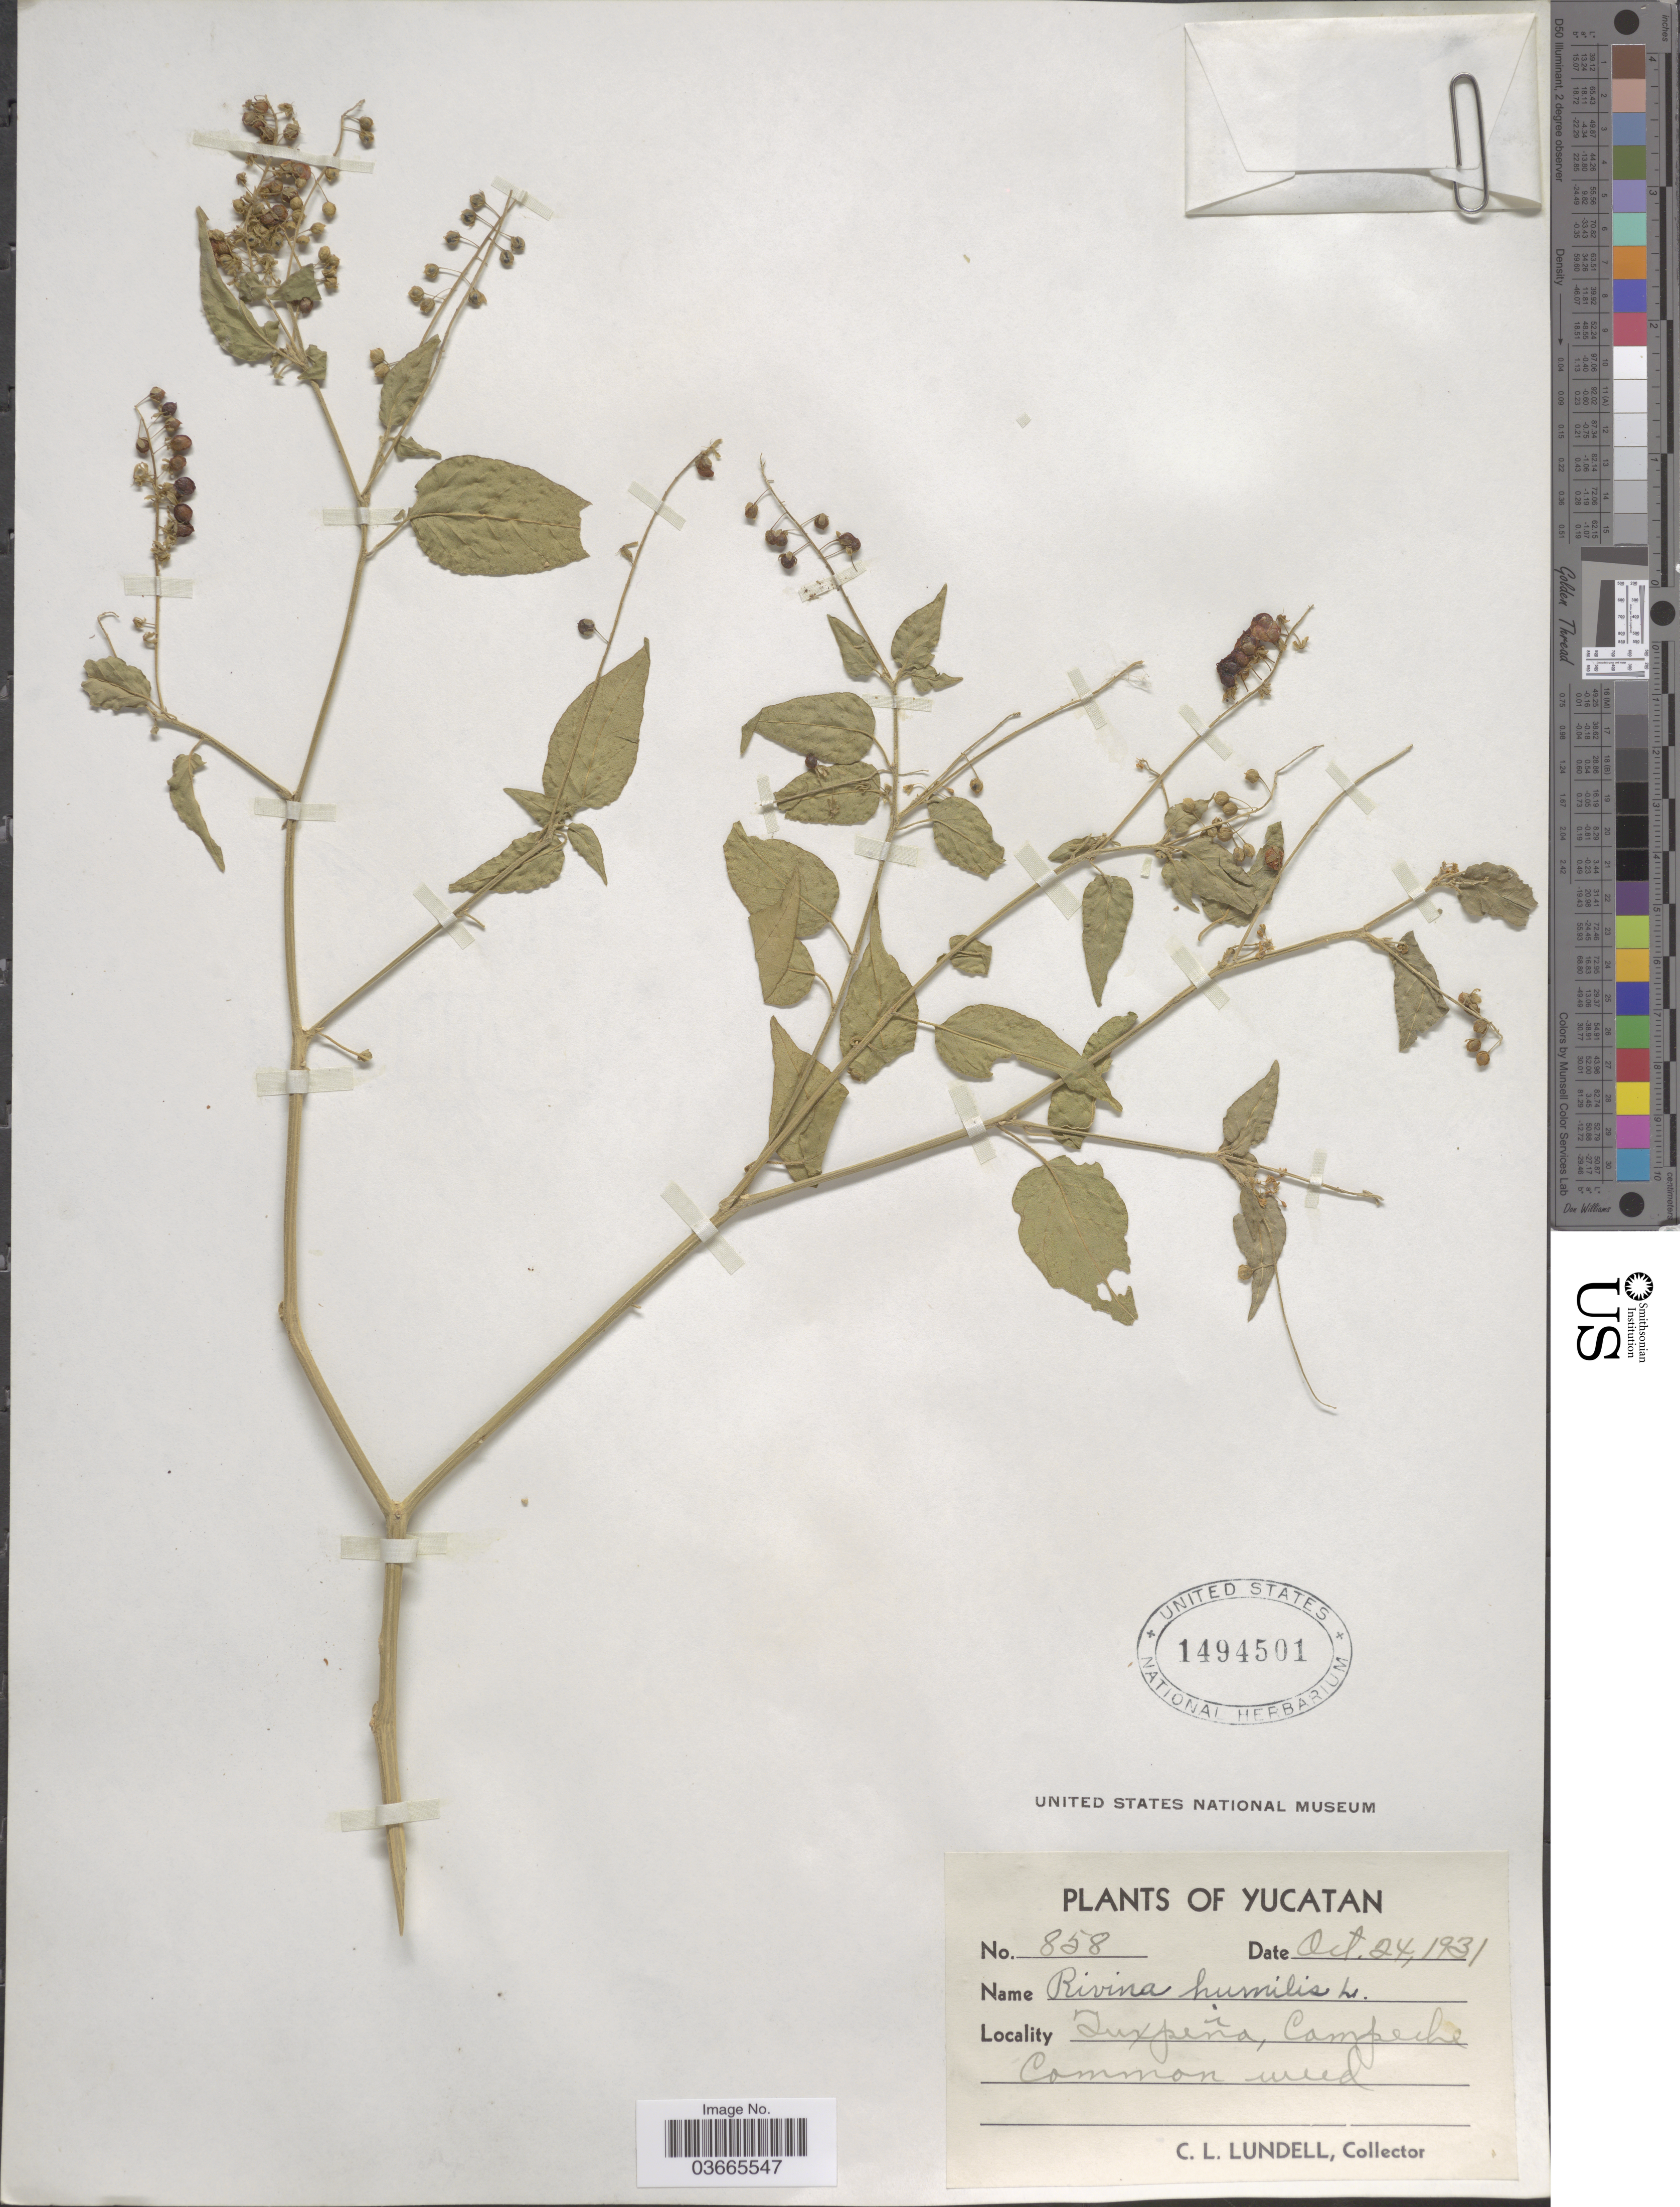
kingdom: Plantae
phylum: Tracheophyta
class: Magnoliopsida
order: Caryophyllales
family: Phytolaccaceae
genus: Rivina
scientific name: Rivina humilis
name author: L.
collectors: C. L. Lundell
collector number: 858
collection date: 1931-10-24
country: Mexico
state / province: Campeche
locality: Tuxpeña.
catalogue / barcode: US 1494501